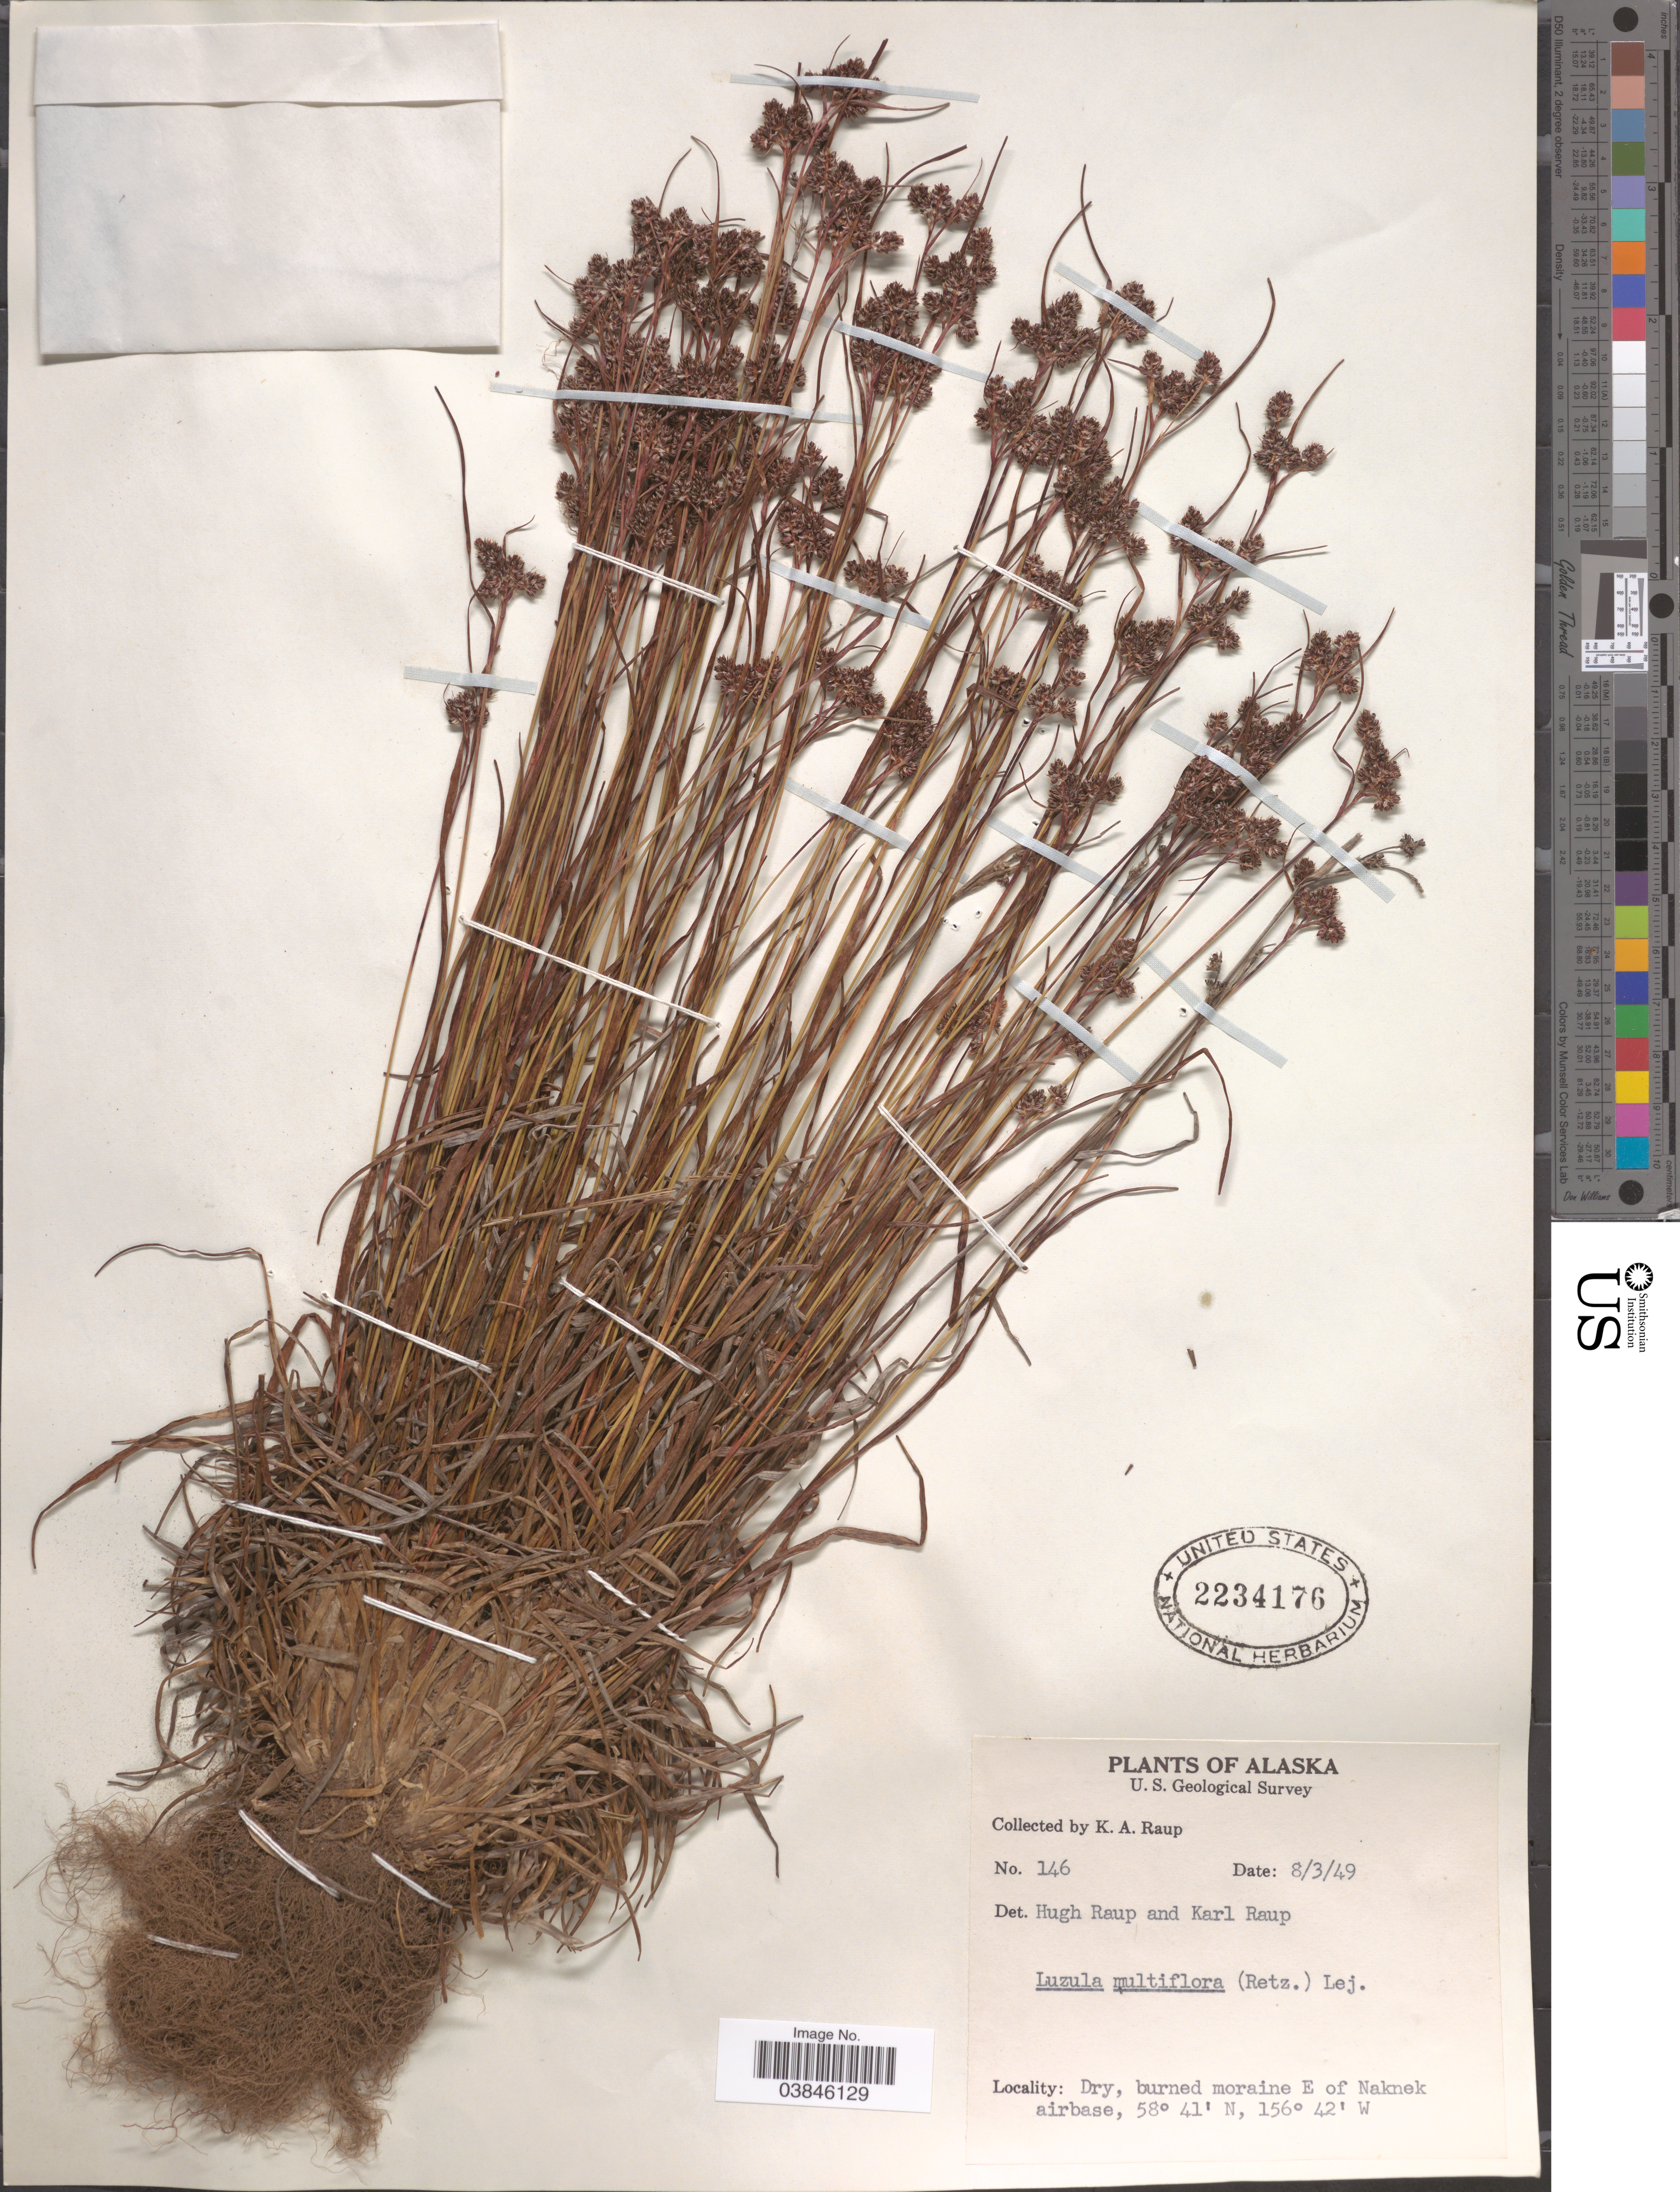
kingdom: Plantae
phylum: Tracheophyta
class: Liliopsida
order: Poales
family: Juncaceae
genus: Luzula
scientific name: Luzula multiflora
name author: (Ehrh.) Lej.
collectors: K. Raup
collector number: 146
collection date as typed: Transcribed d/m/y: 3/8/49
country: United States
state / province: Alaska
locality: Burned moraine E of Naknek airbase.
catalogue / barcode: US 2234176